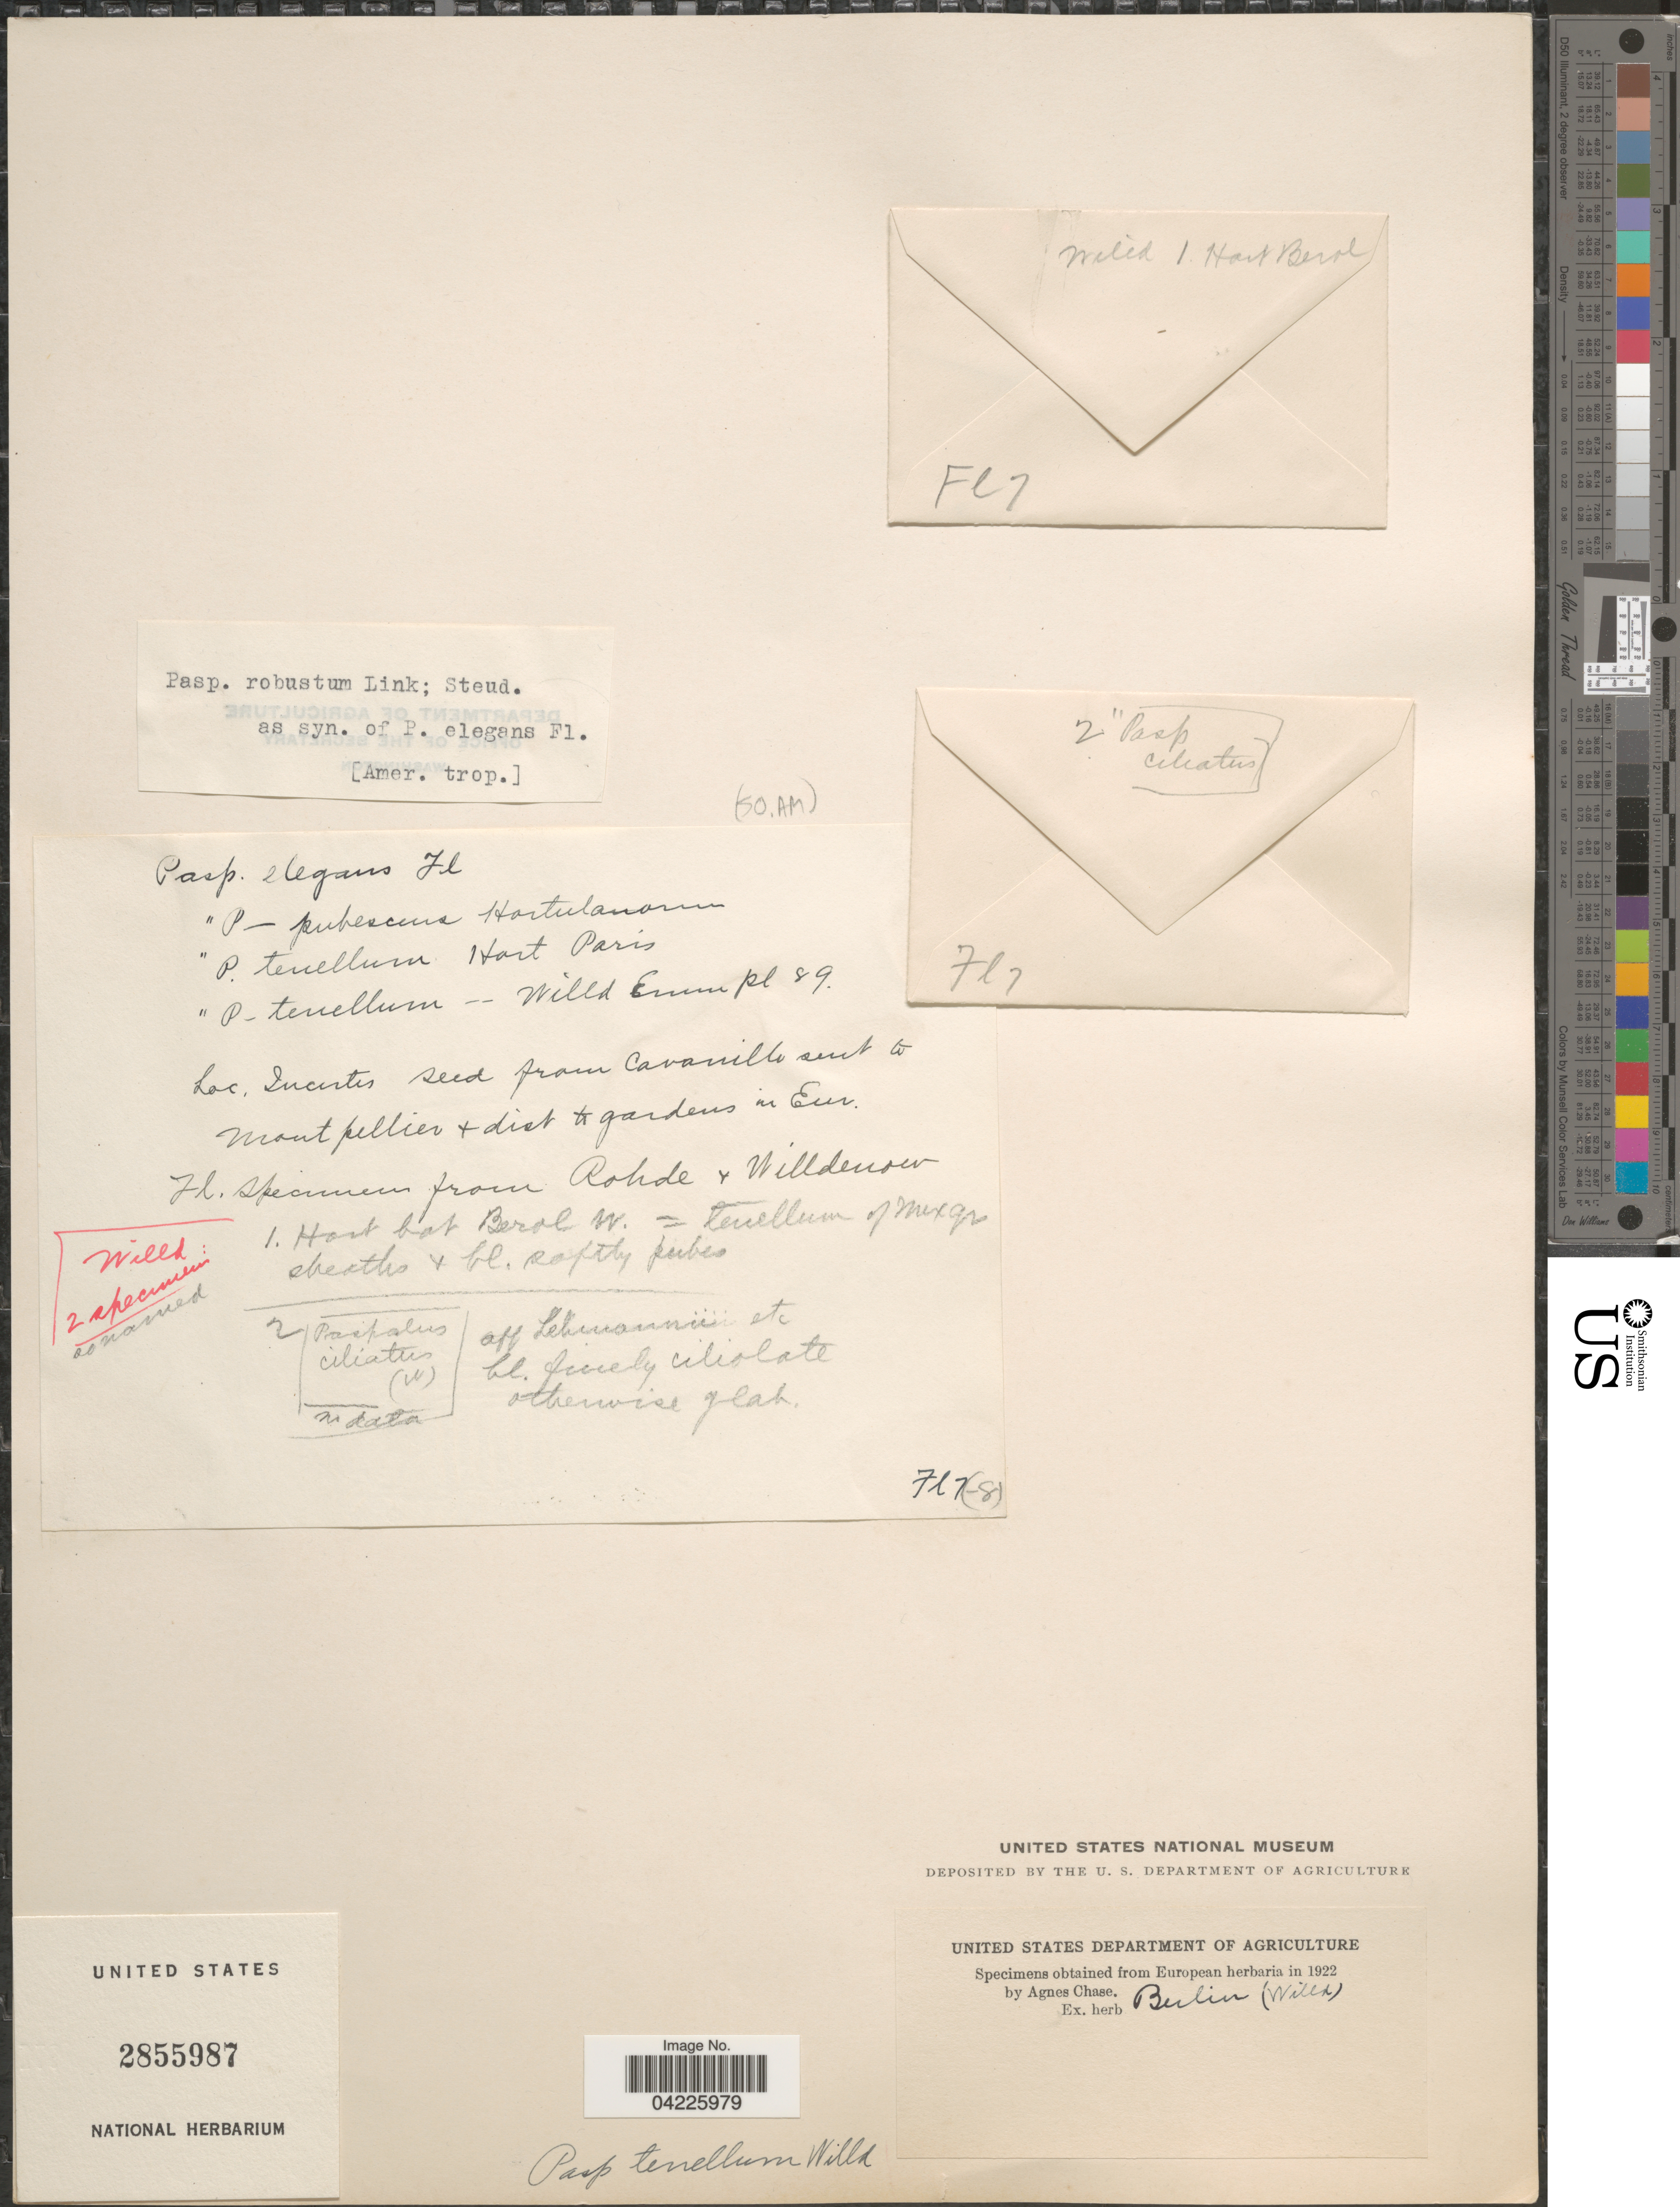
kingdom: Plantae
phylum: Tracheophyta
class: Liliopsida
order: Poales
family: Poaceae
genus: Paspalum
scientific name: Paspalum tenellum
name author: Willd.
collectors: ex herb. Berlin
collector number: Fl7?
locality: [Amer. trop.][unsure placement].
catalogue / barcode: US 2855987